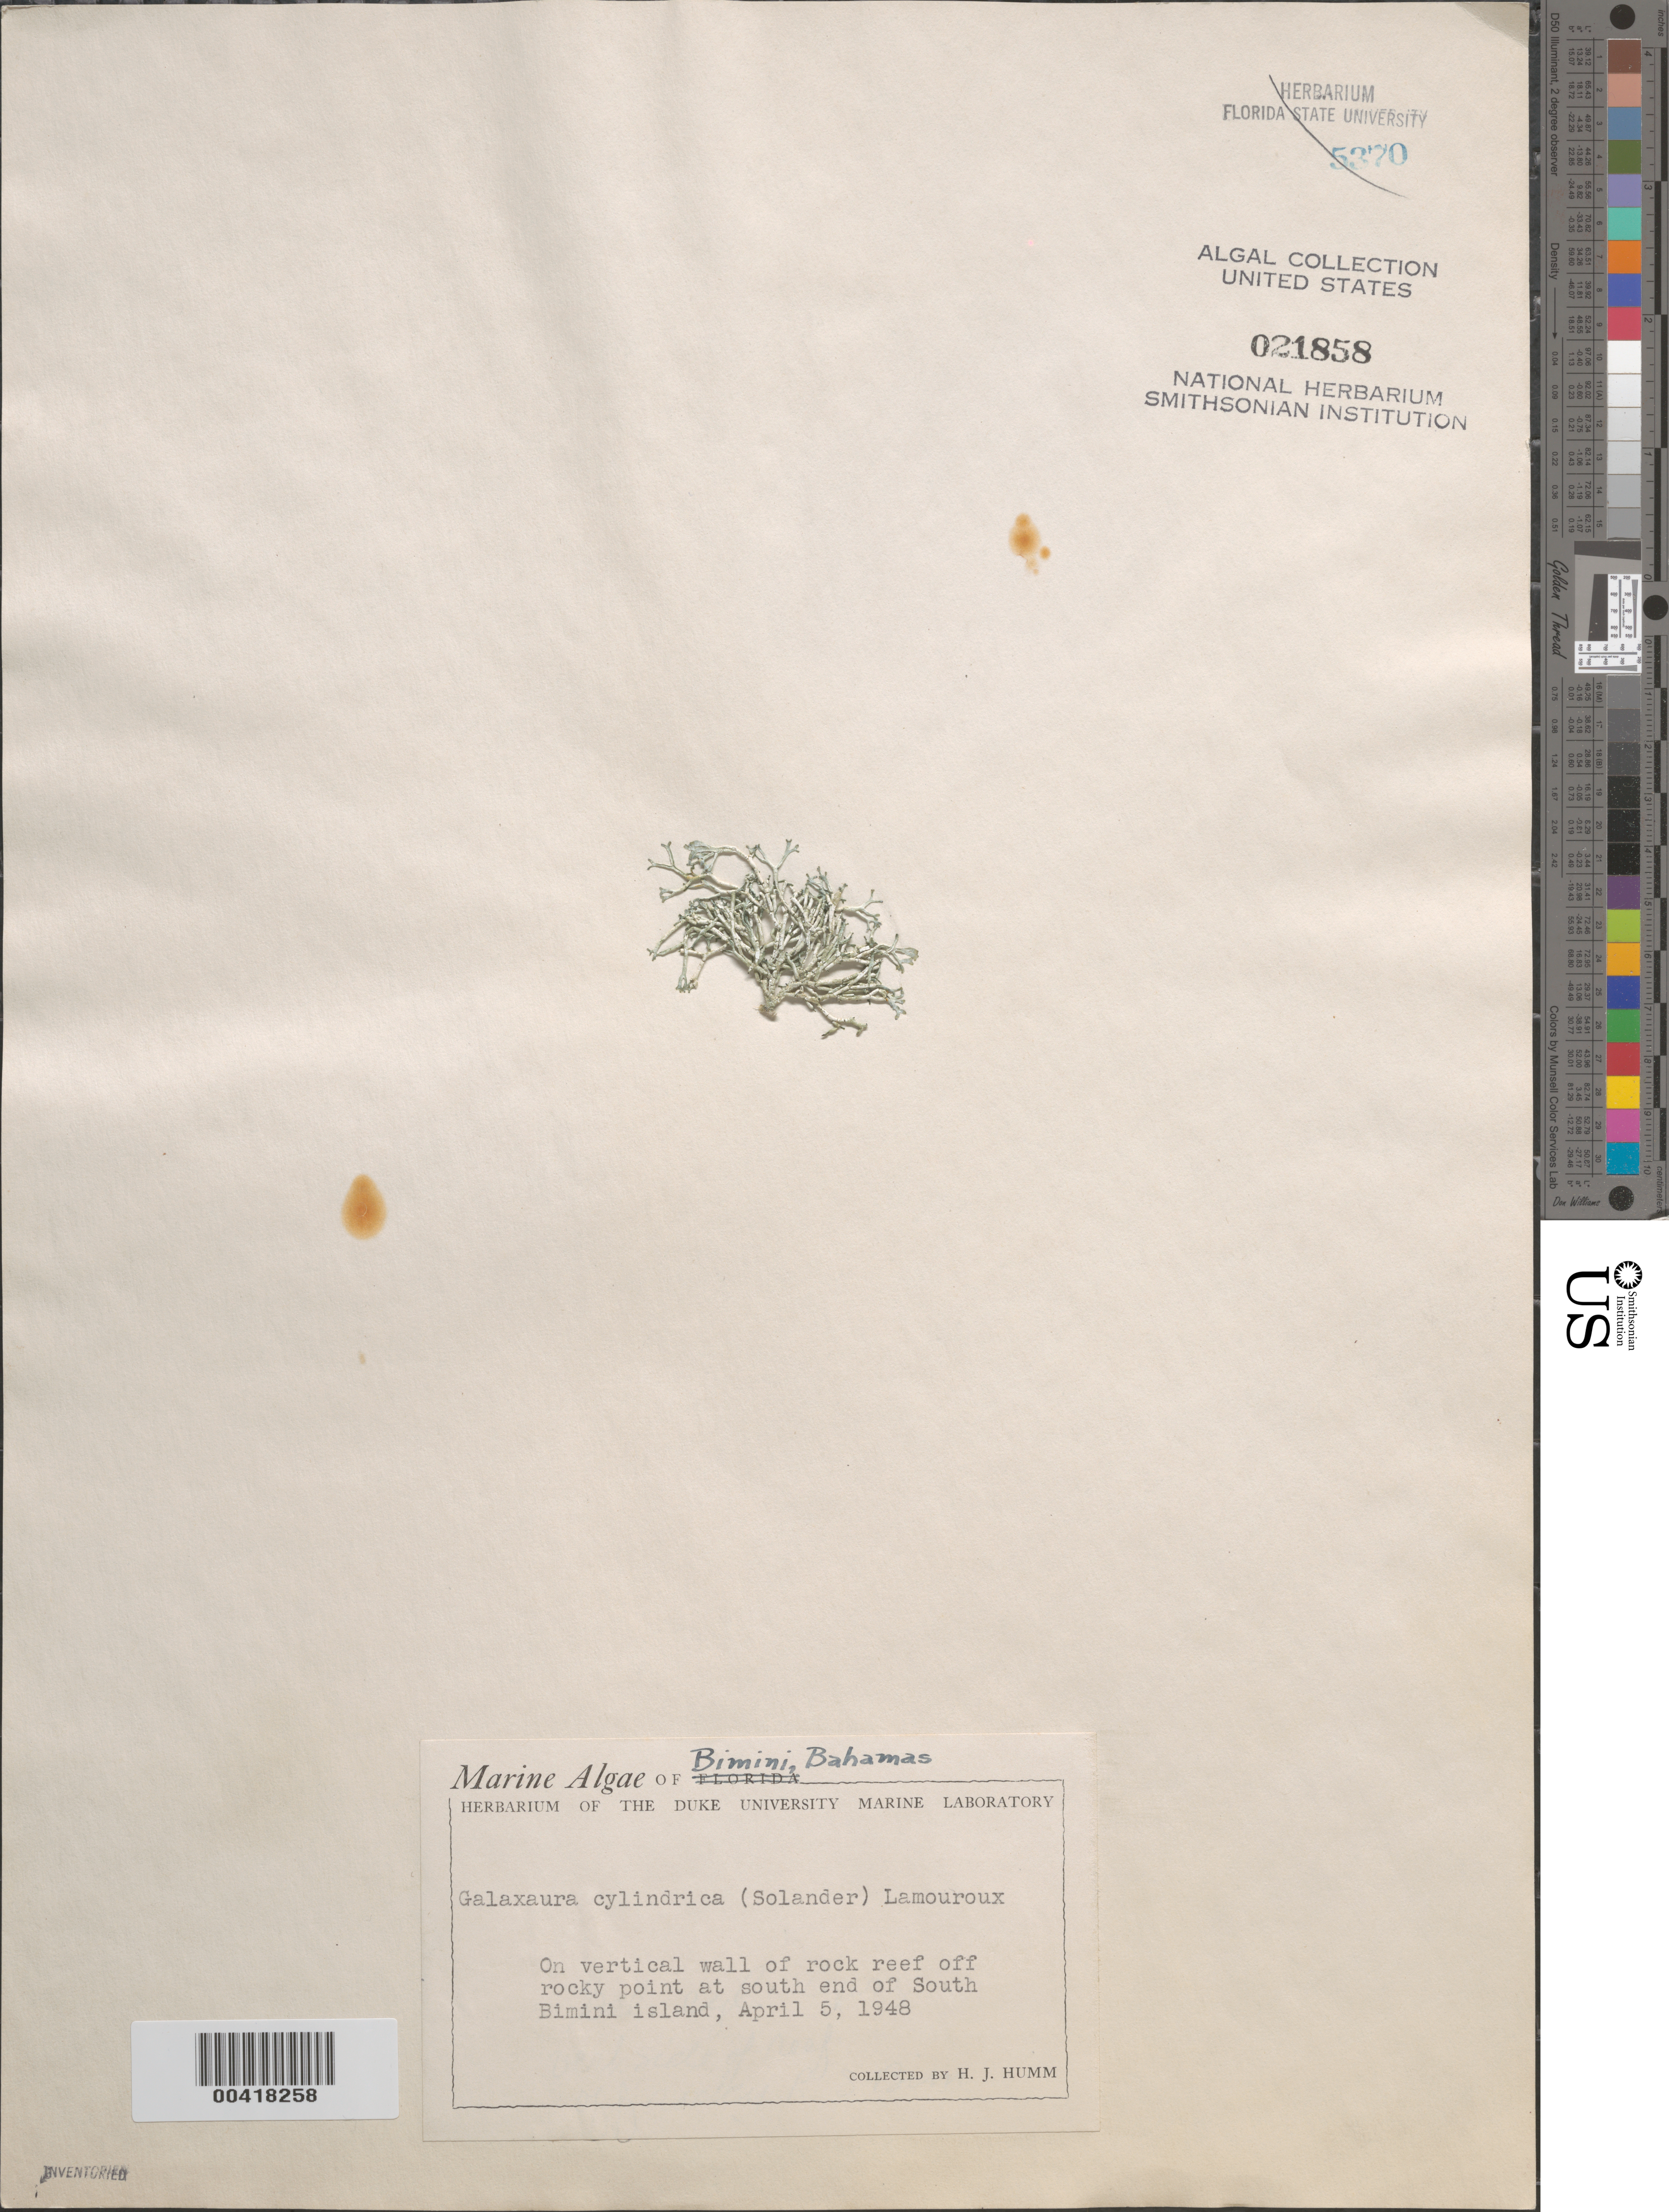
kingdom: Plantae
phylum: Rhodophyta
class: Florideophyceae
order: Nemaliales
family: Galaxauraceae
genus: Galaxaura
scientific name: Galaxaura rugosa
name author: (Ellis & Sol.) J.V.Lamouroux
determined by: Algae name updating Project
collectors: H. J. Humm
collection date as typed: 05 Apr 1948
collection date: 1948-04-05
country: Bahamas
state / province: Biminis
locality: South bimini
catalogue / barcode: US 21858